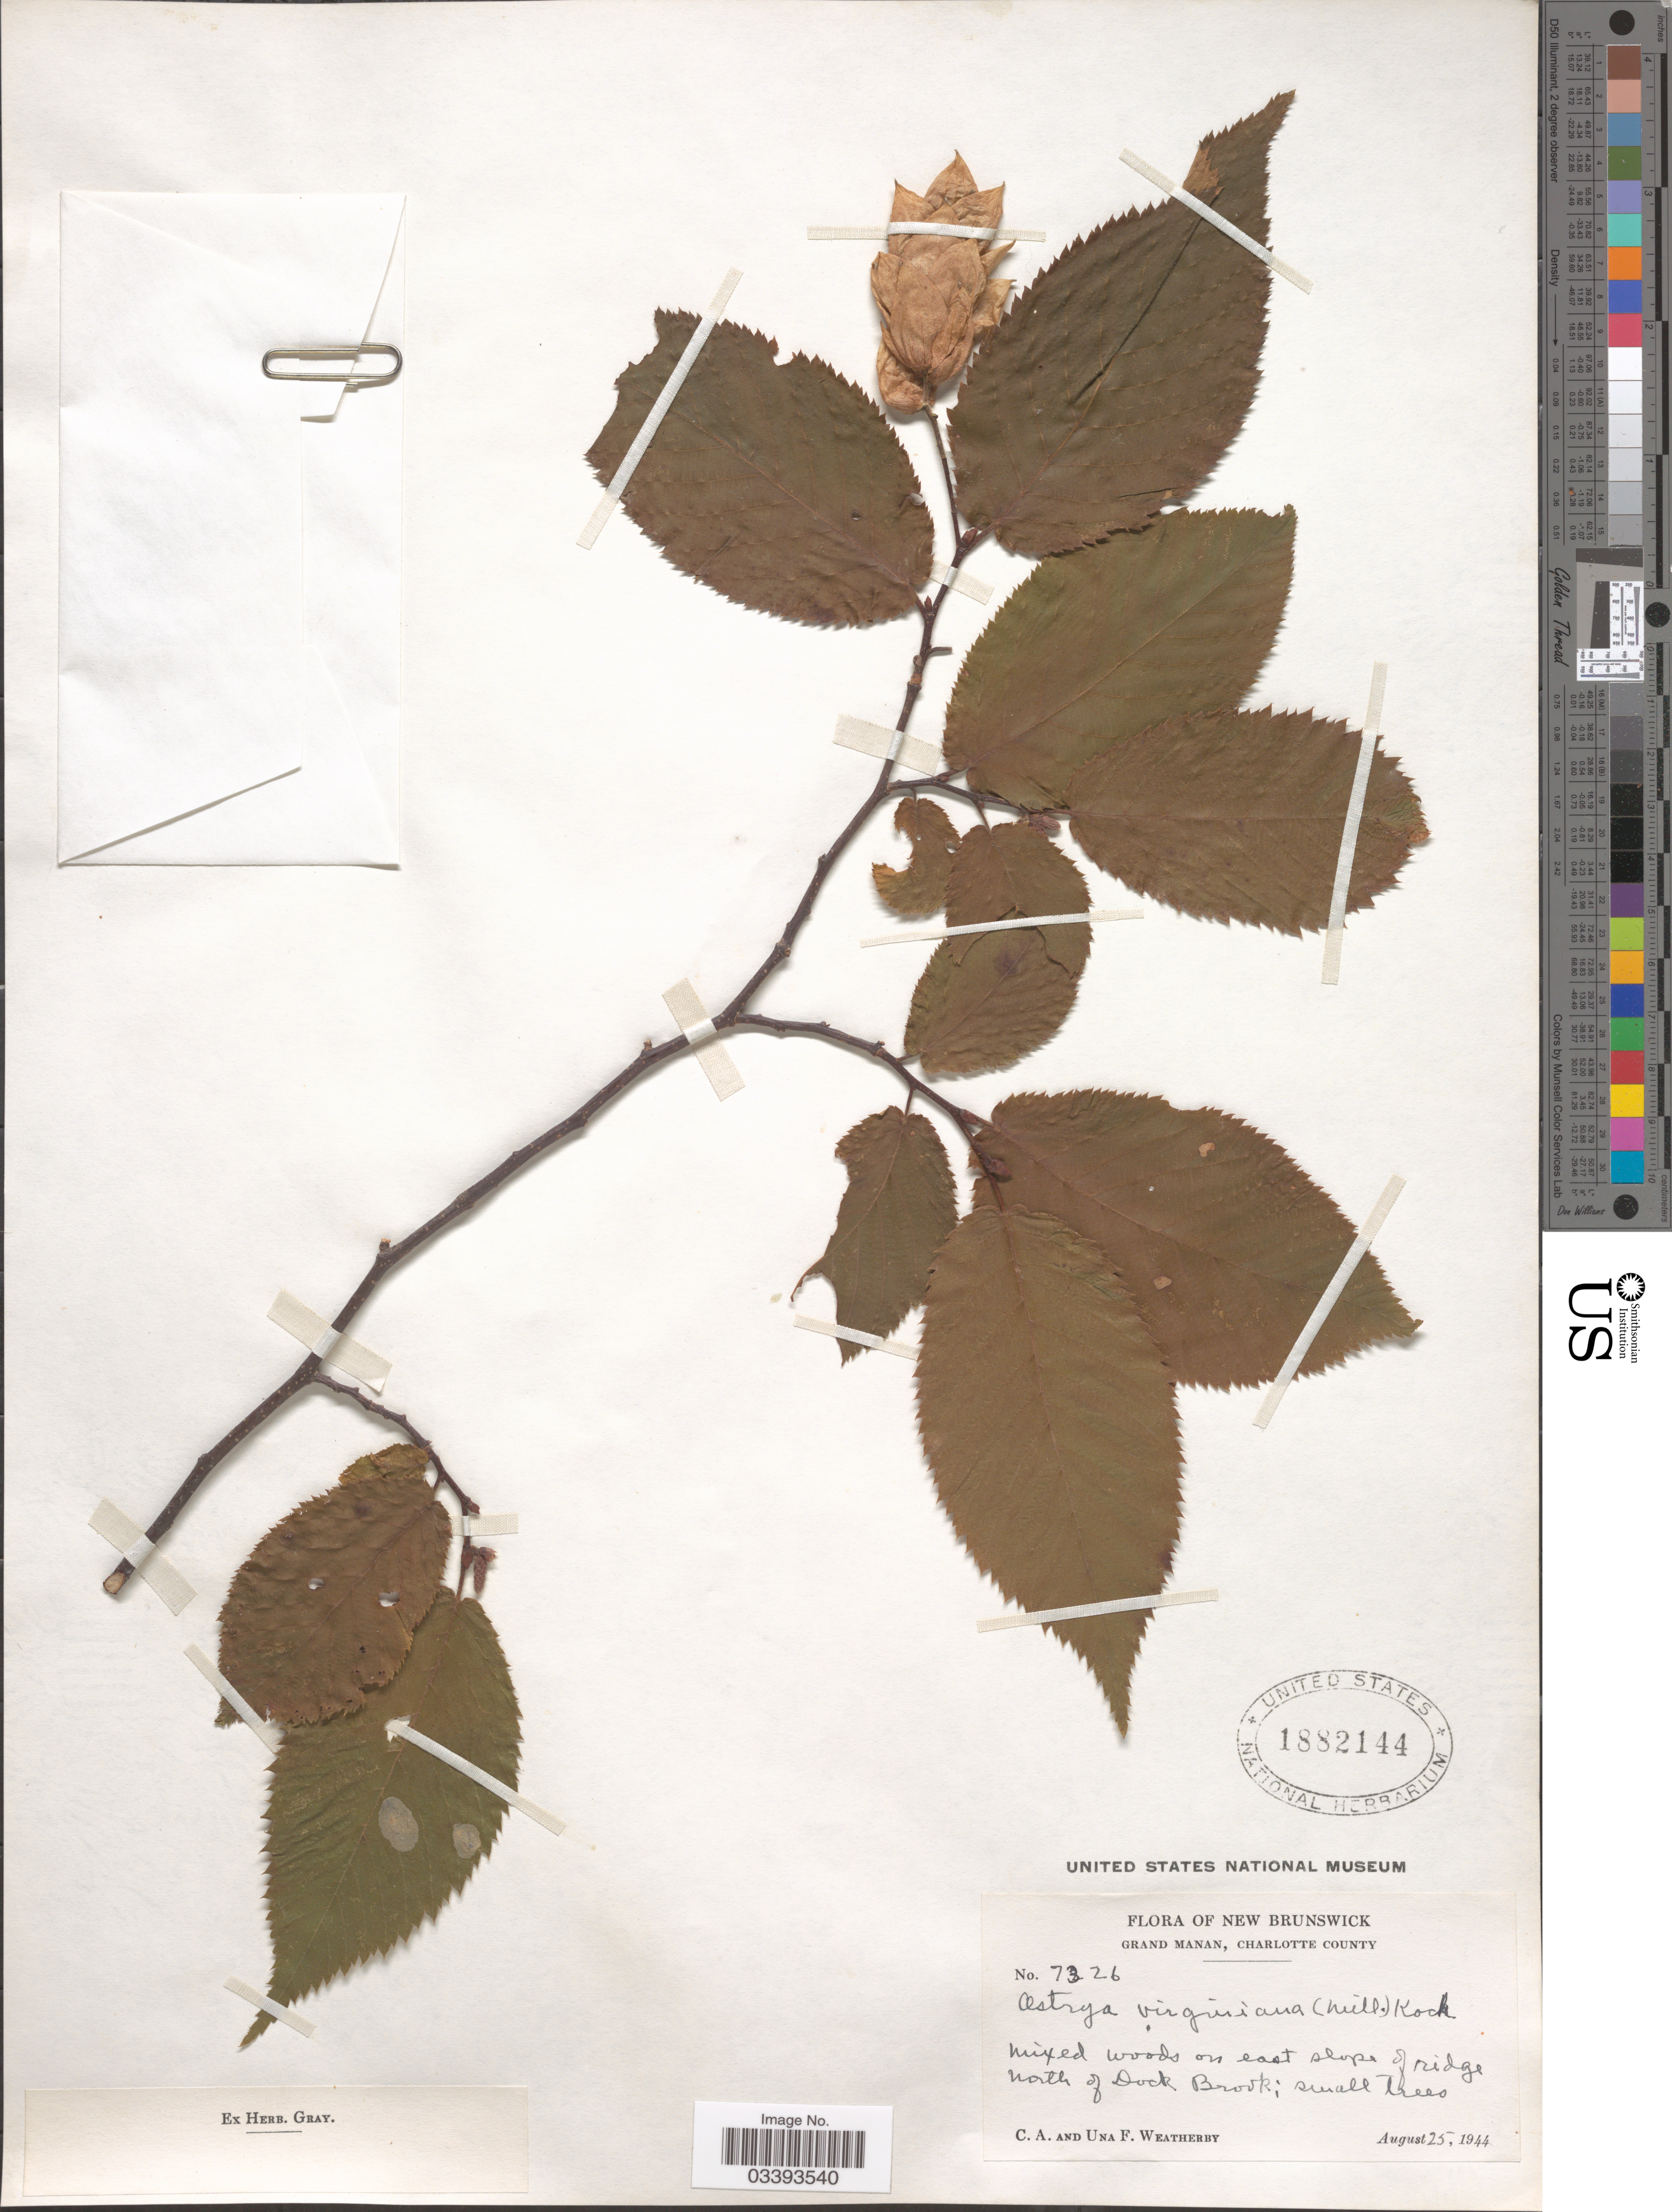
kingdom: Plantae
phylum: Tracheophyta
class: Magnoliopsida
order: Fagales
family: Betulaceae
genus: Ostrya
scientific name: Ostrya virginiana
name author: (Mill.) K. Koch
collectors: C. A. Weatherby & U. Weatherby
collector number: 7326*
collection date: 1944-08-25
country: Canada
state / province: New Brunswick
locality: Grand Manan, Charlotte County. East slope of ridge north of Dock Brook.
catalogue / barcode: US 1882144